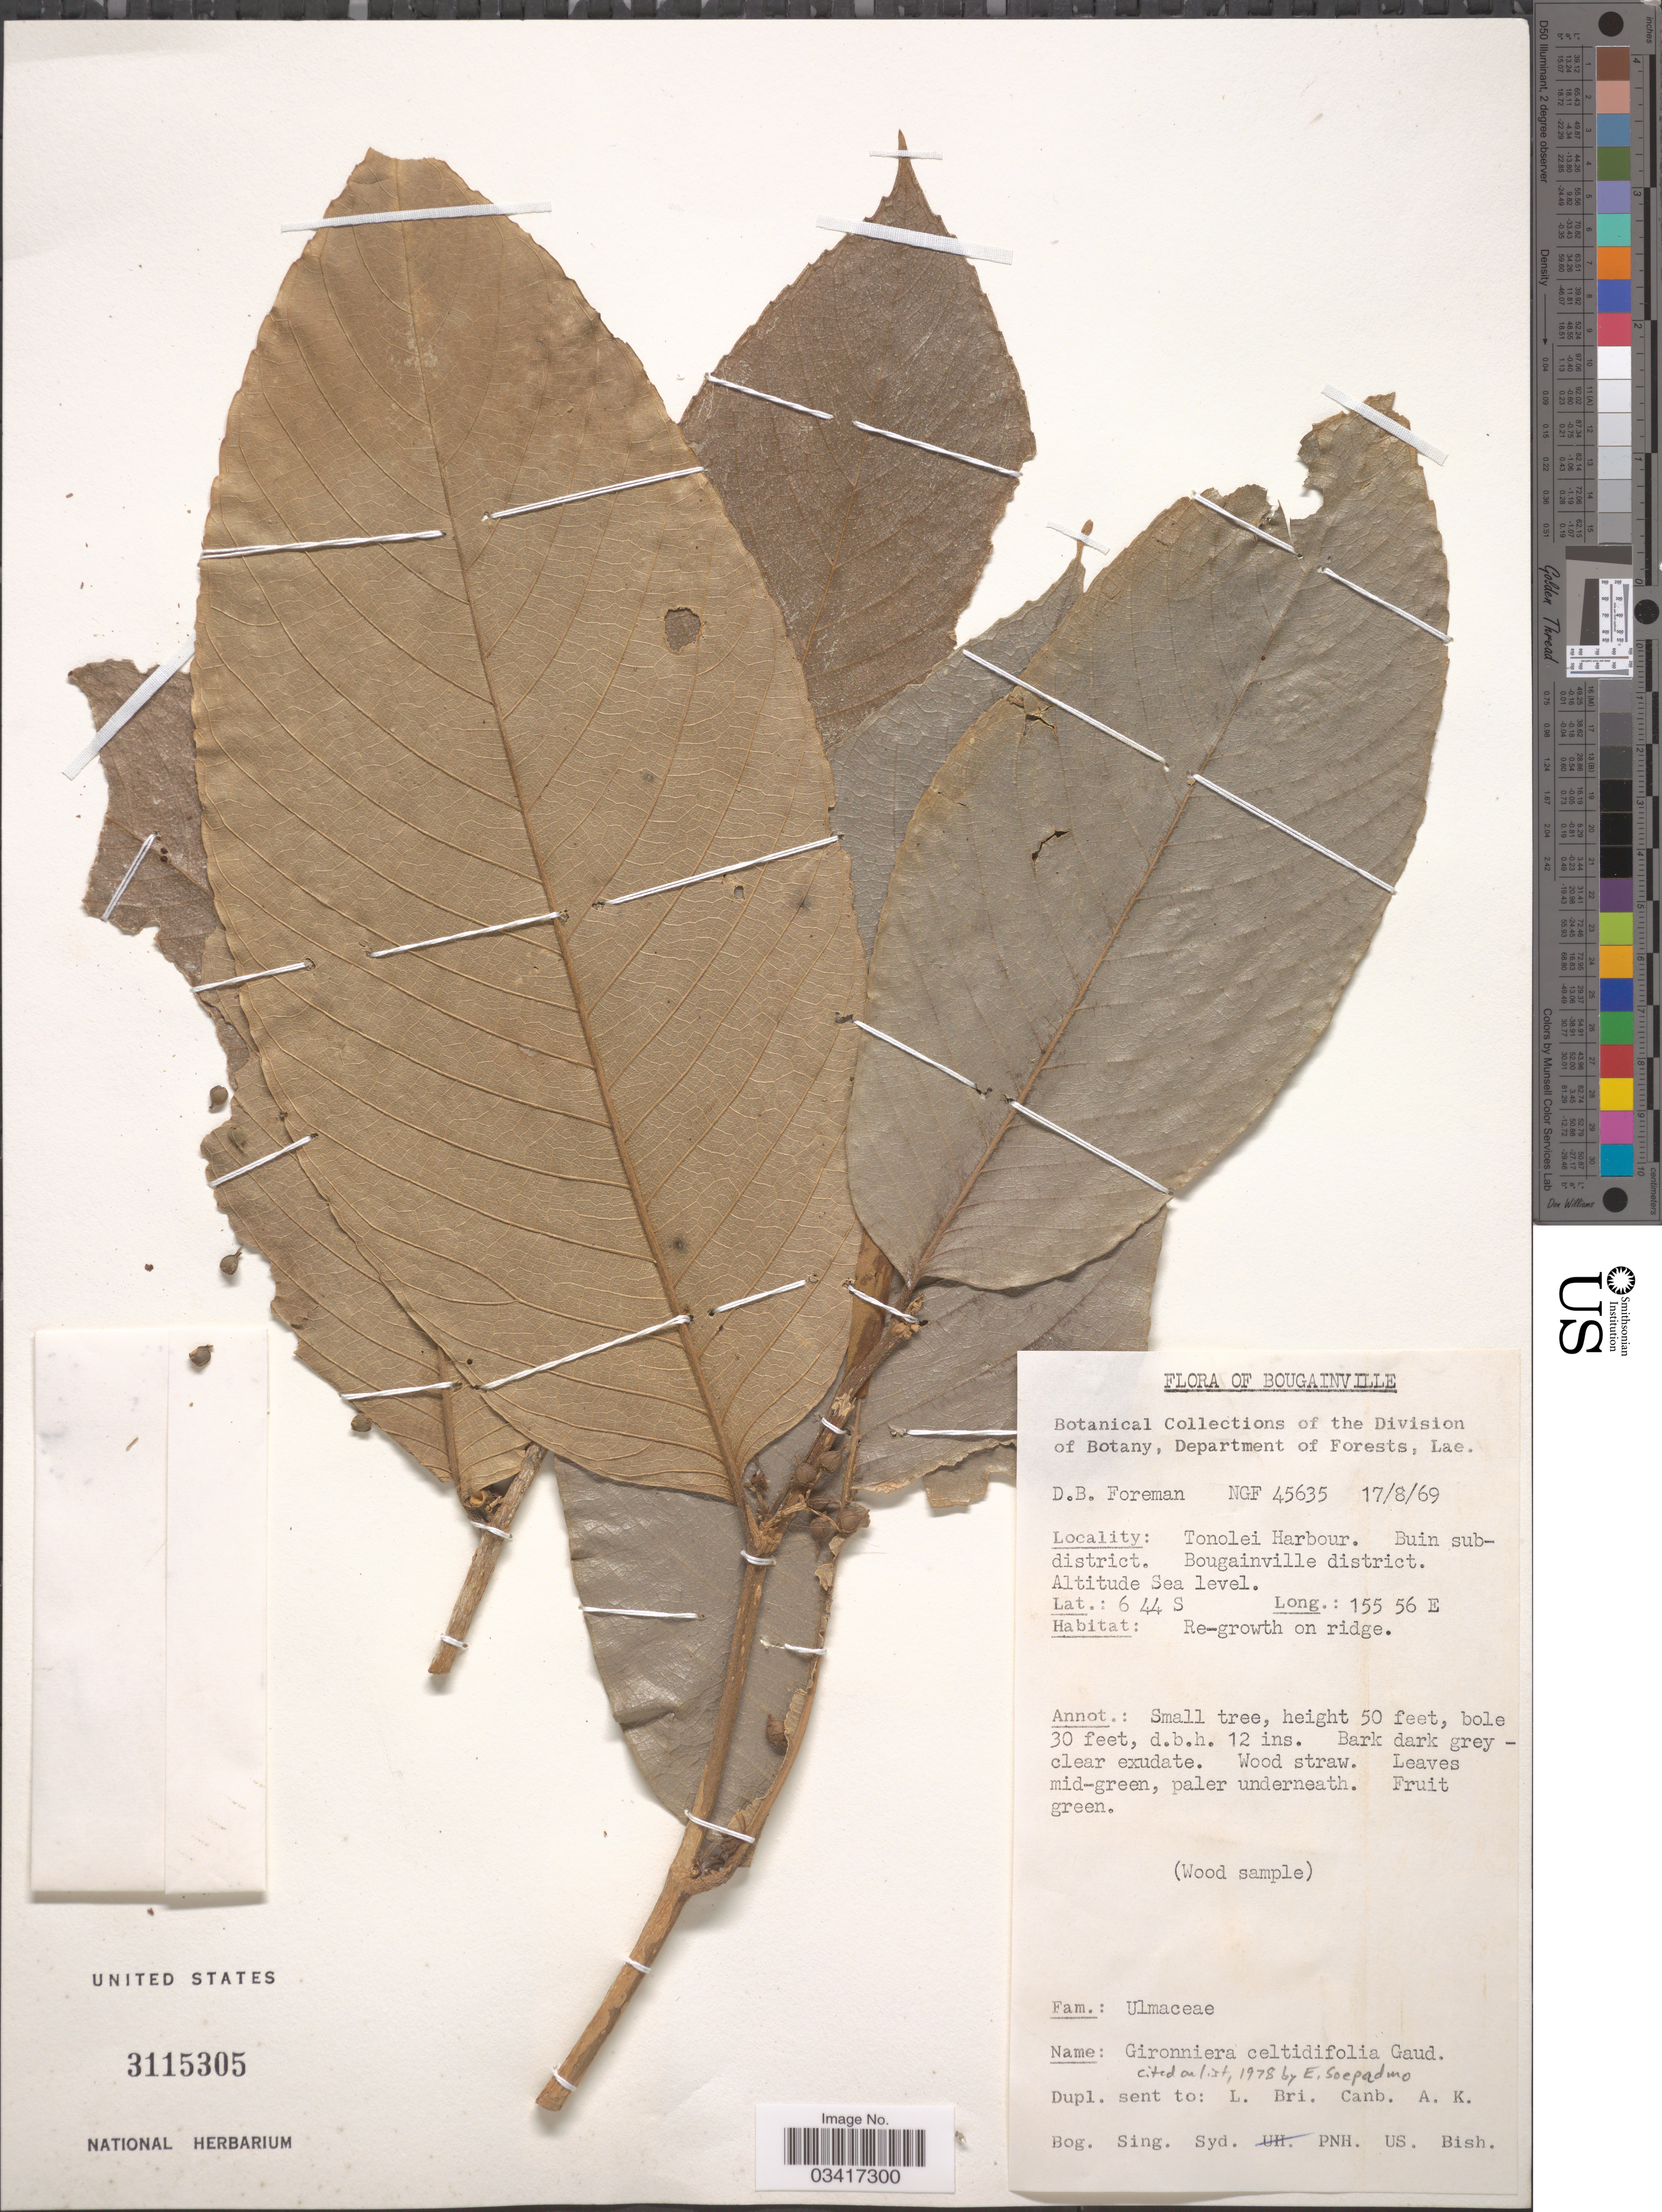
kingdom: Plantae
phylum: Tracheophyta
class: Magnoliopsida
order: Rosales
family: Cannabaceae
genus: Gironniera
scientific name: Gironniera celtidifolia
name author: Gaudich.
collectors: D. Foreman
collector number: NGF45635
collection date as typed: Transcribed d/m/y: 17/8/69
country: Papua New Guinea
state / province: Bougainville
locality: Tonolei Harbour. Buin subdistrict. Bougainville District.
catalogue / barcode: US 3115305